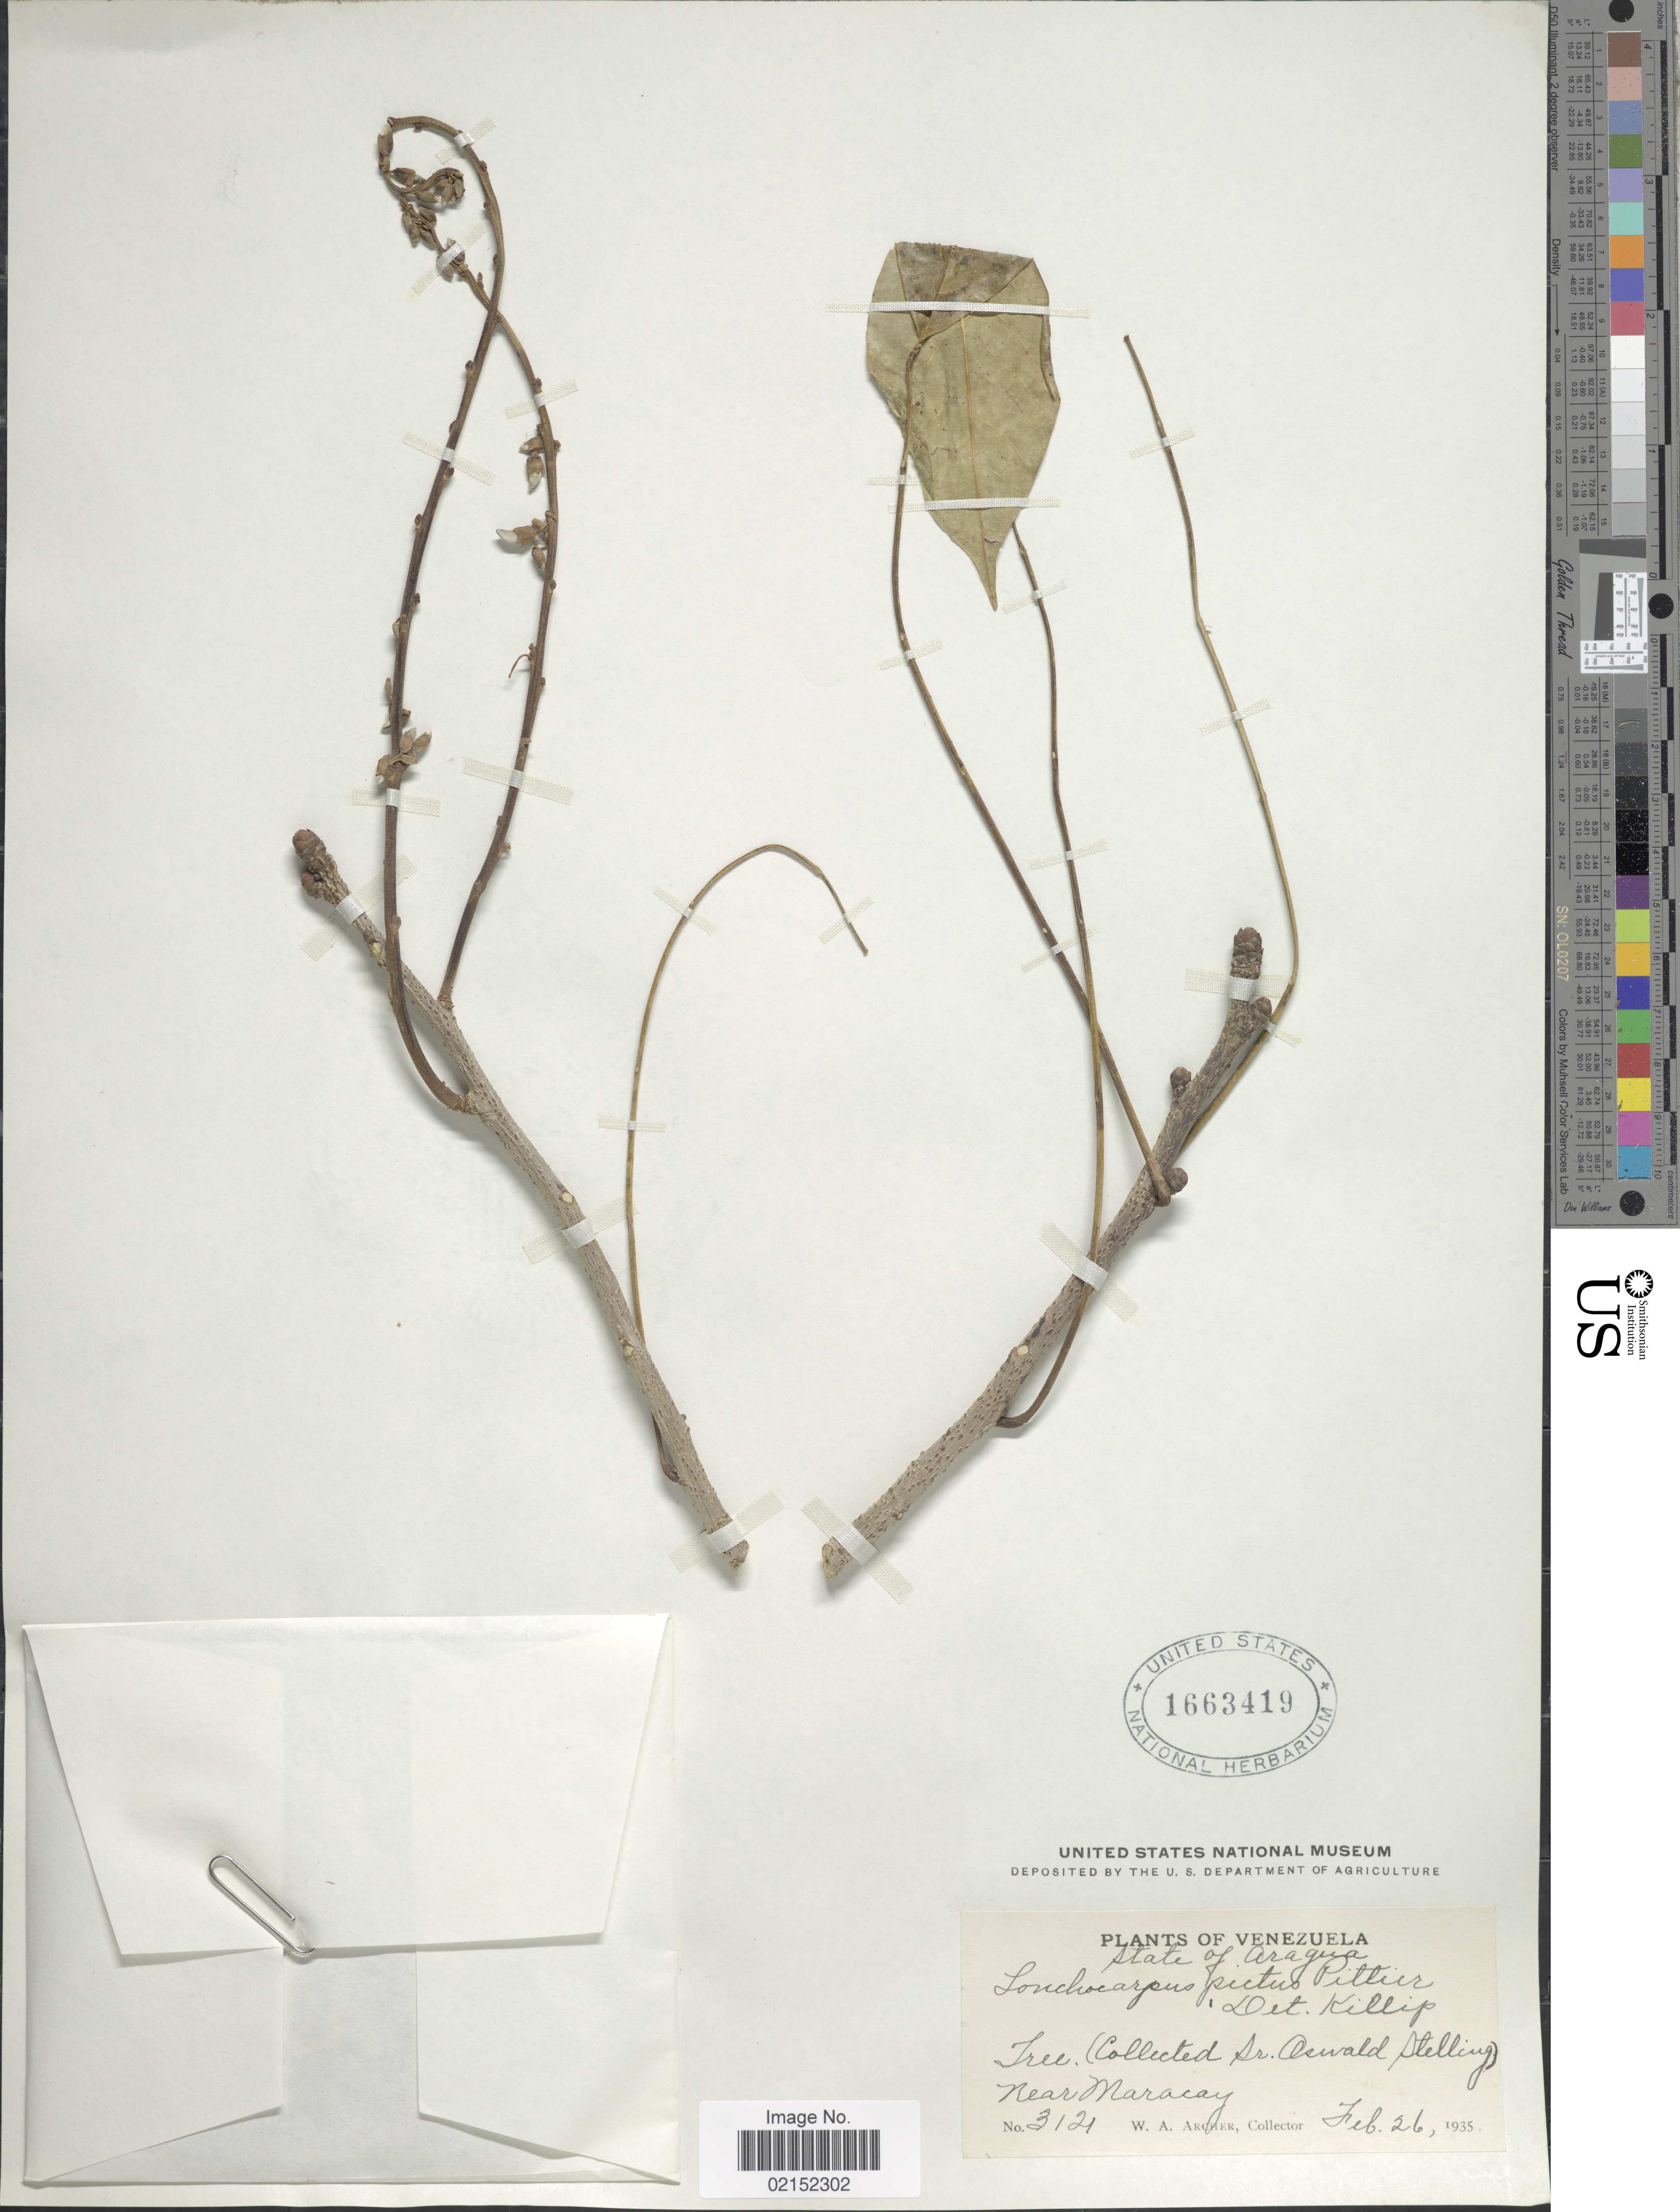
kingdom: Plantae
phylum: Tracheophyta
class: Magnoliopsida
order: Fabales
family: Fabaceae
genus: Lonchocarpus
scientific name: Lonchocarpus pictus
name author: Pittier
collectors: W. A. Archer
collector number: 3121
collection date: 1935-02-26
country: Venezuela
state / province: Aragua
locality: Near Maracay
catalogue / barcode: US 1663419